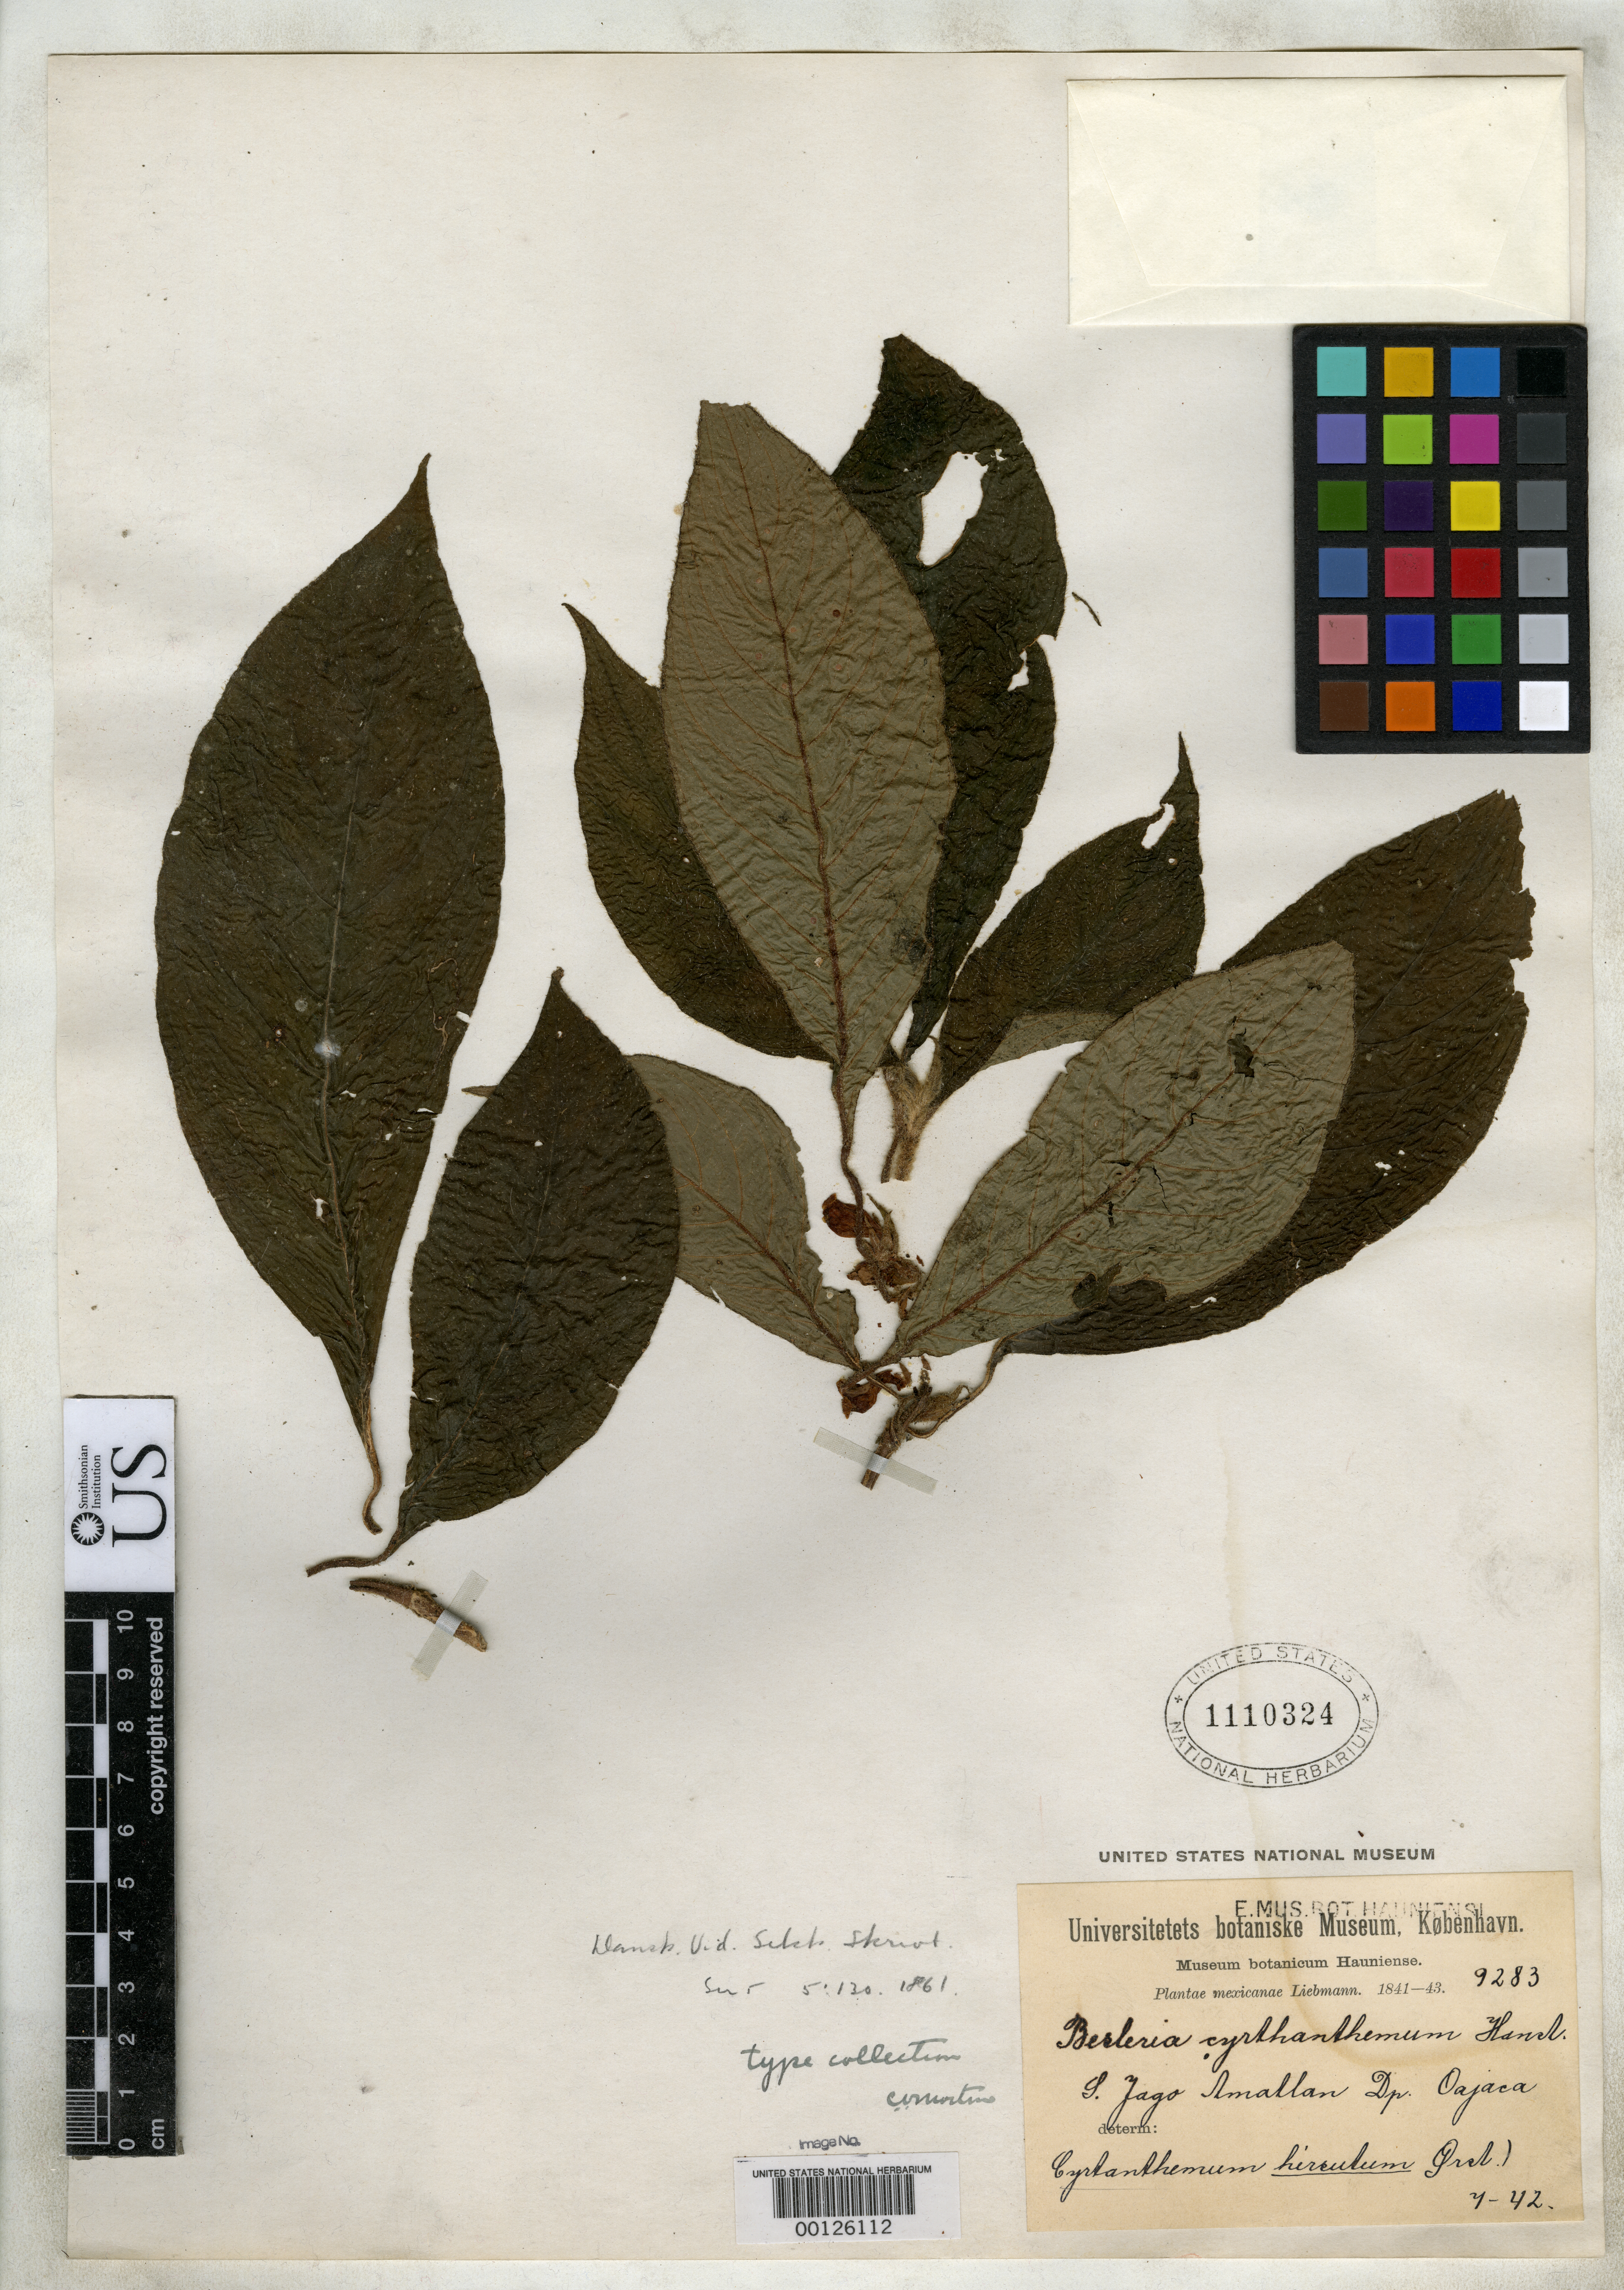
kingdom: Plantae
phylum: Tracheophyta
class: Magnoliopsida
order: Lamiales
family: Gesneriaceae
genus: Cyrtanthemum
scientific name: Cyrtanthemum hirsutum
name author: Oerst.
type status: Type Collection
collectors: F. M. Liebmann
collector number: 9283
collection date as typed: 1841 to -- --- 1843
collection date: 1841/1843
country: Mexico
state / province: Oaxaca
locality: S. Jago Amallan.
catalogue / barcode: US 1110324